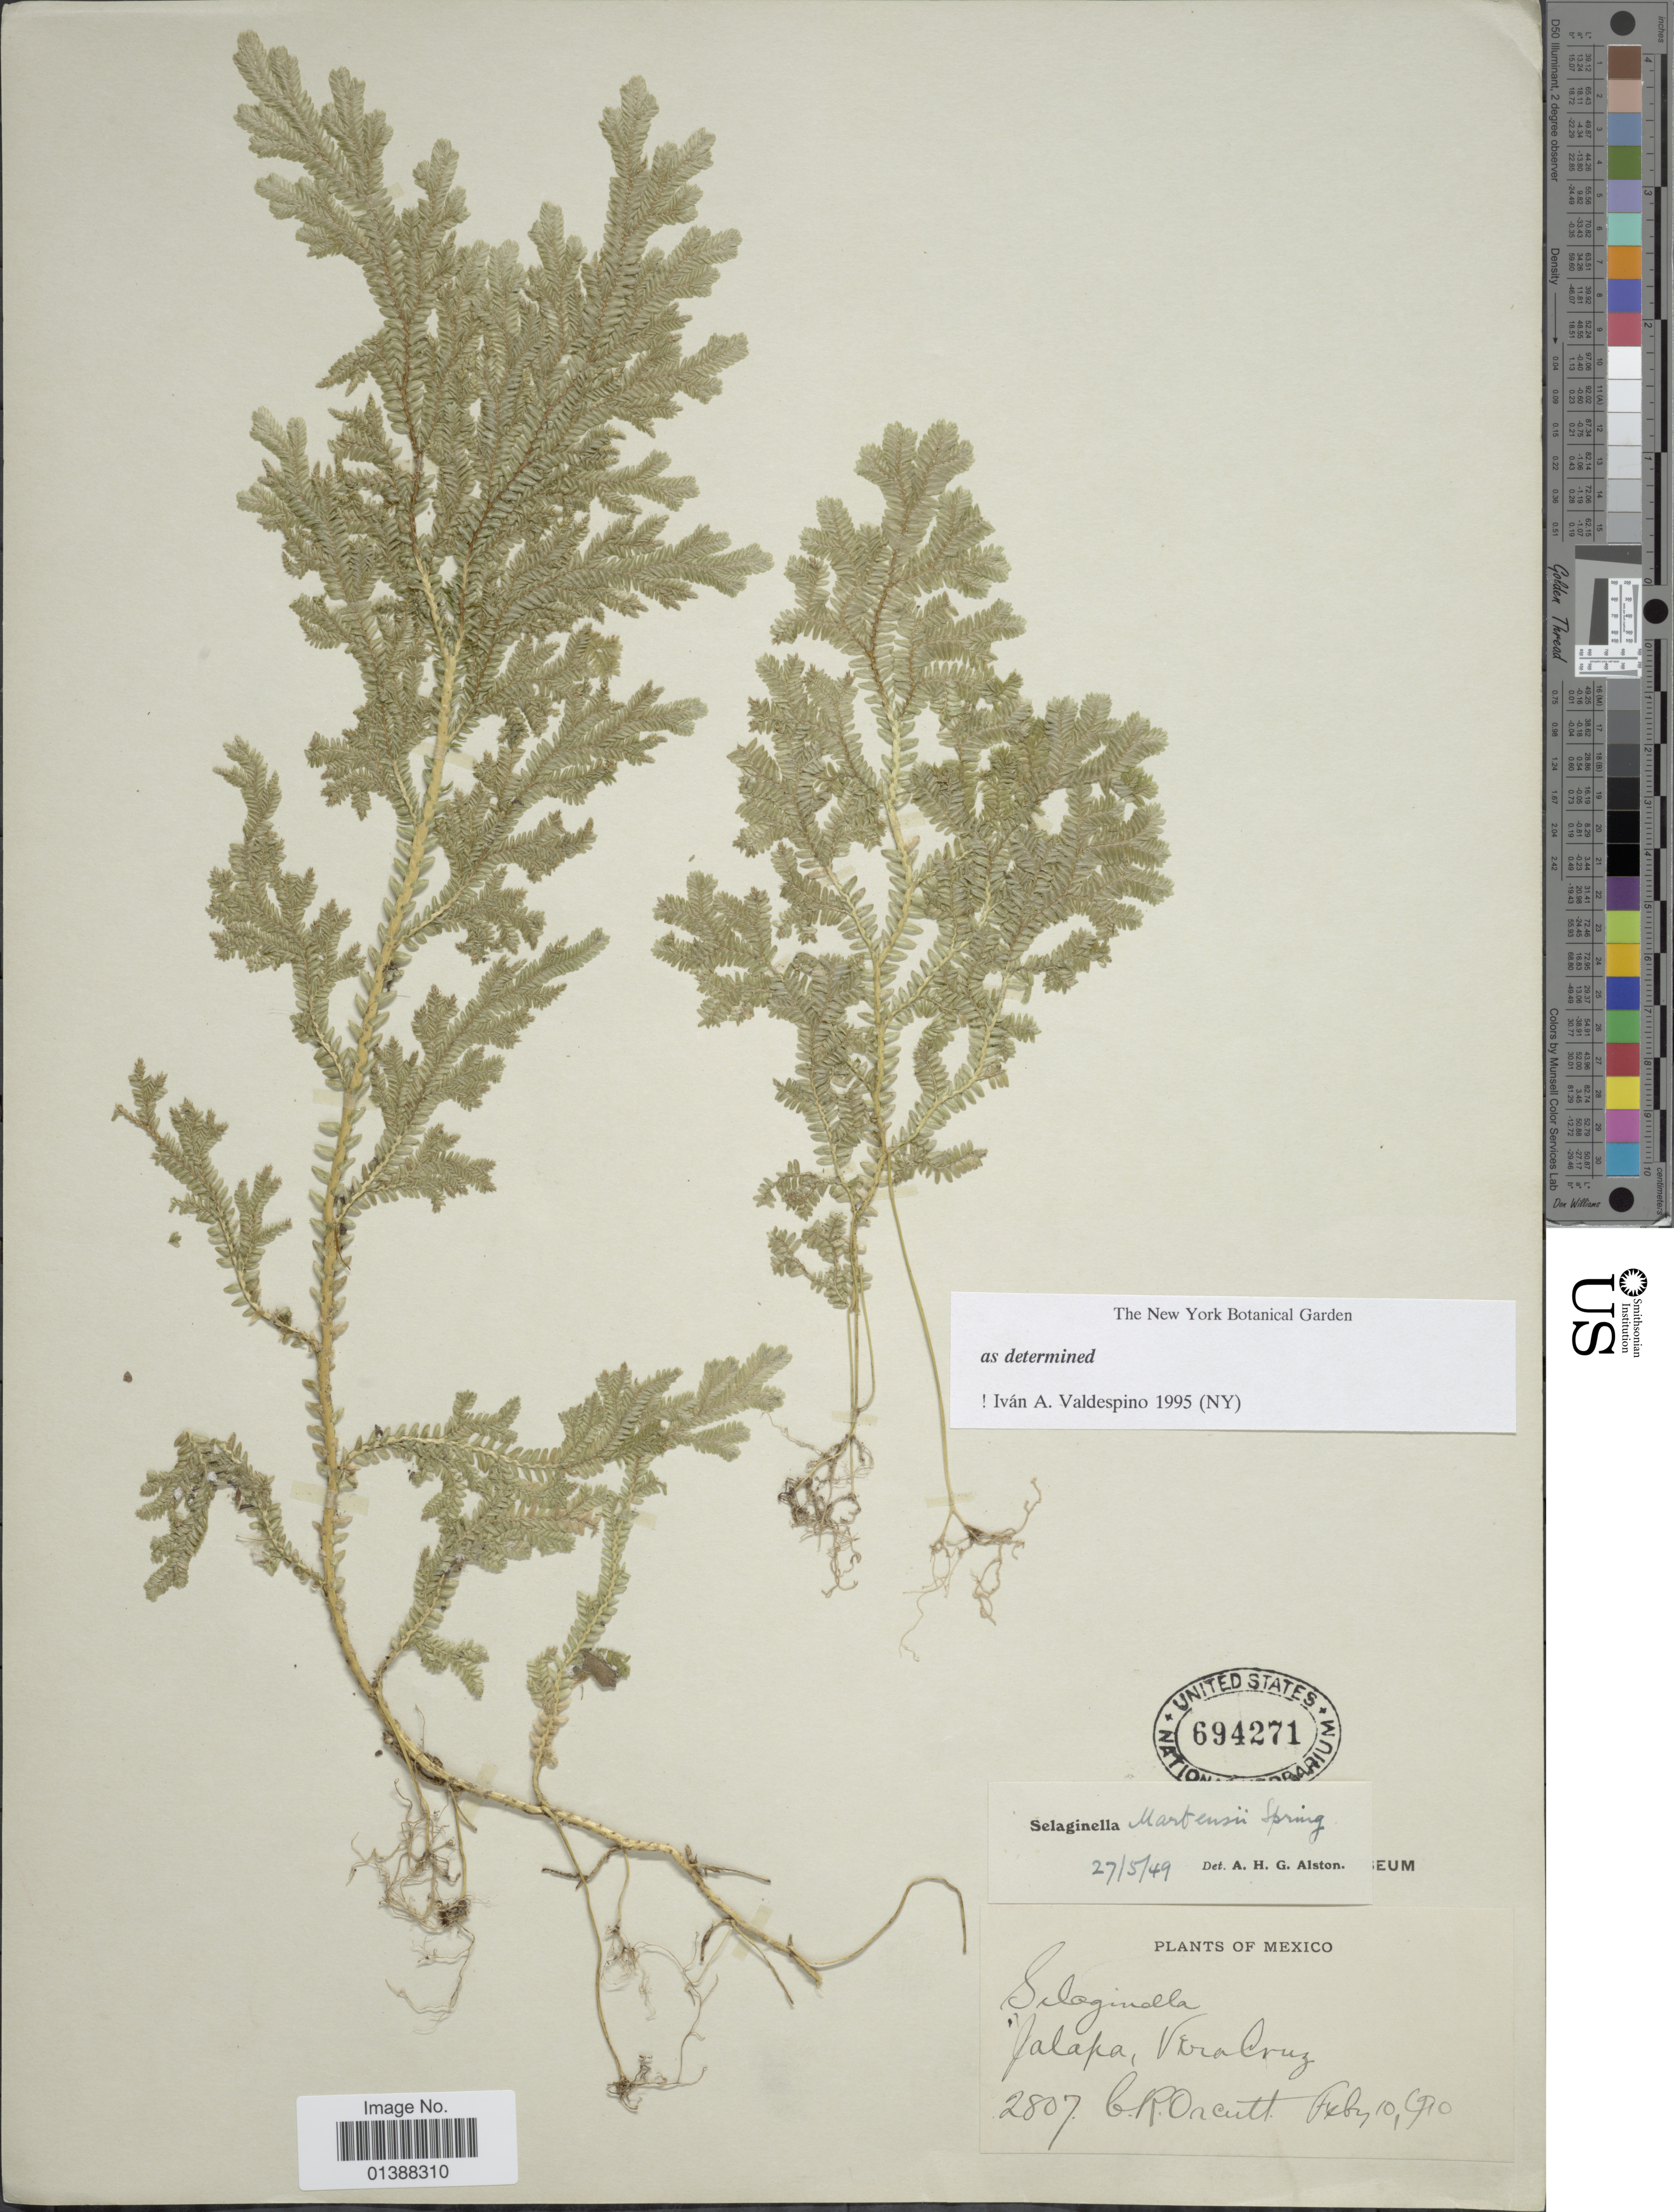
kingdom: Plantae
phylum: Tracheophyta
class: Lycopodiopsida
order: Selaginellales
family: Selaginellaceae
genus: Selaginella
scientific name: Selaginella martensii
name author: Spring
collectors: C. R. Orcutt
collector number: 2807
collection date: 1910-02-10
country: Mexico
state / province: Veracruz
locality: Jalapa, Vera Cruz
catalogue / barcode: US 694271